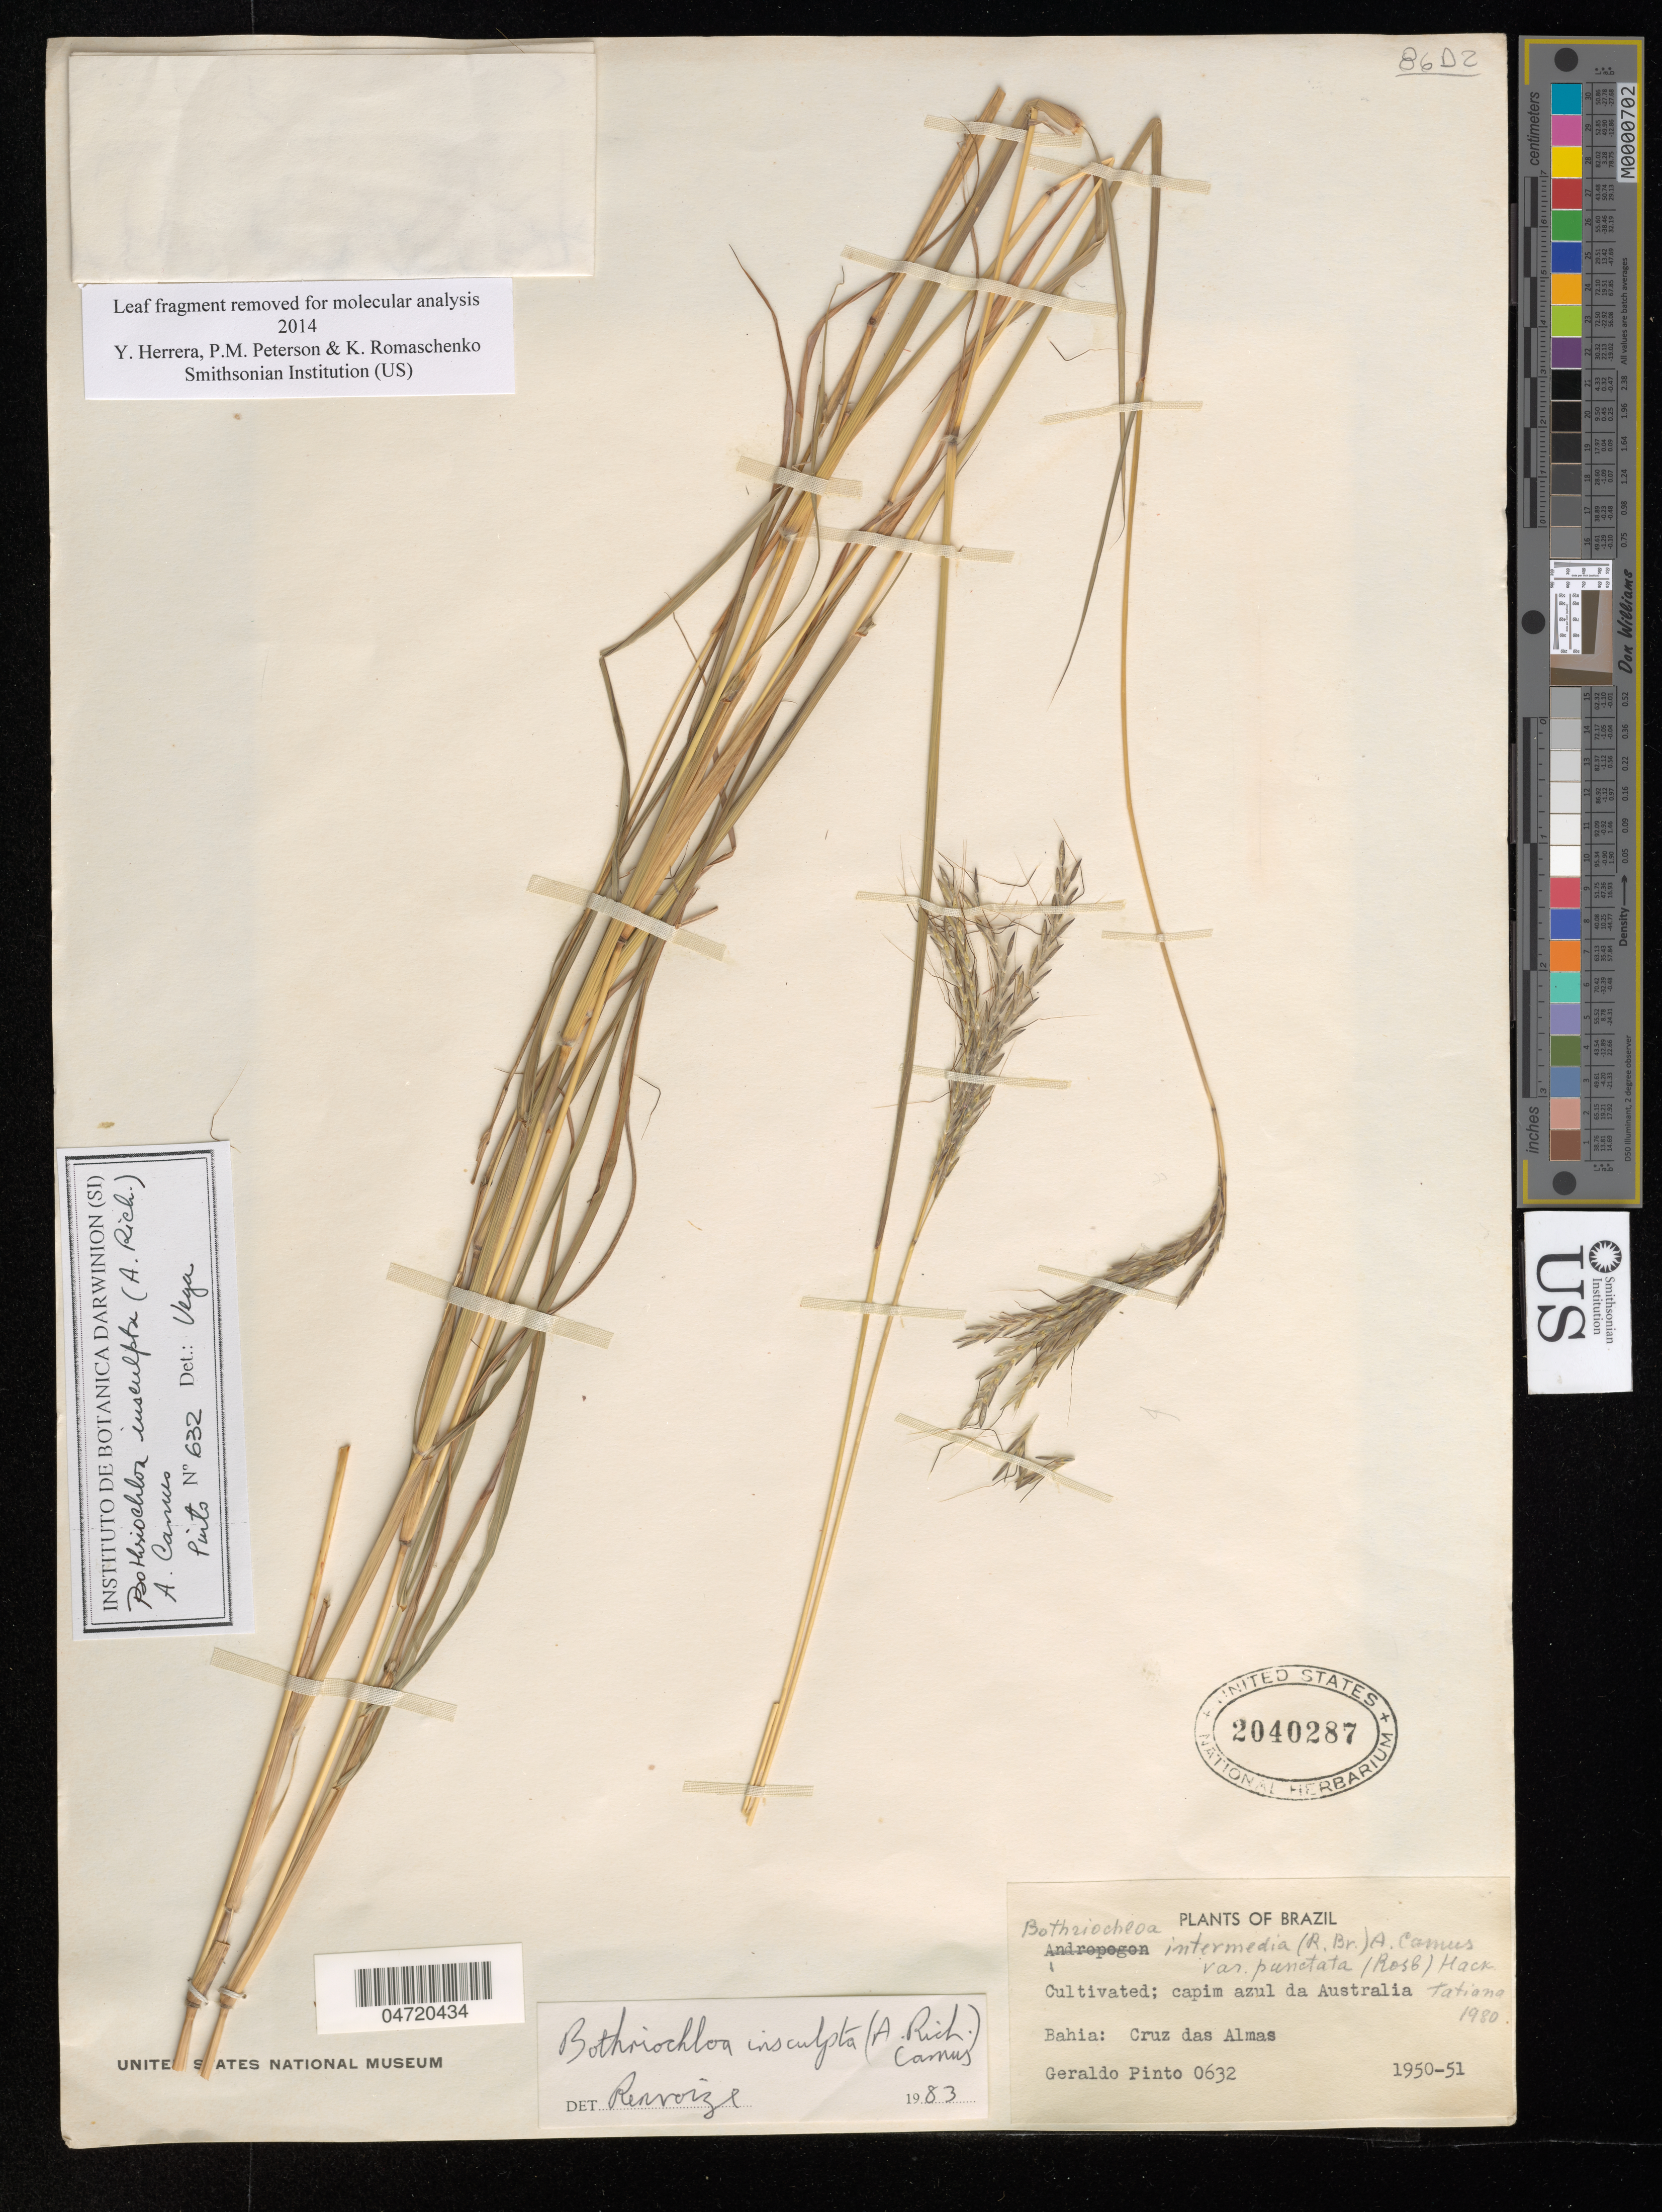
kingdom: Plantae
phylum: Tracheophyta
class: Liliopsida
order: Poales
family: Poaceae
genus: Bothriochloa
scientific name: Bothriochloa insculpta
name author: (Hochst. ex A. Rich.) A. Camus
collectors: G. Pinto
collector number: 0632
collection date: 1950/1951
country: Brazil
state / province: Bahia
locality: Capim azul da Australia. Cruz das Almas.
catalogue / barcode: US 2040287